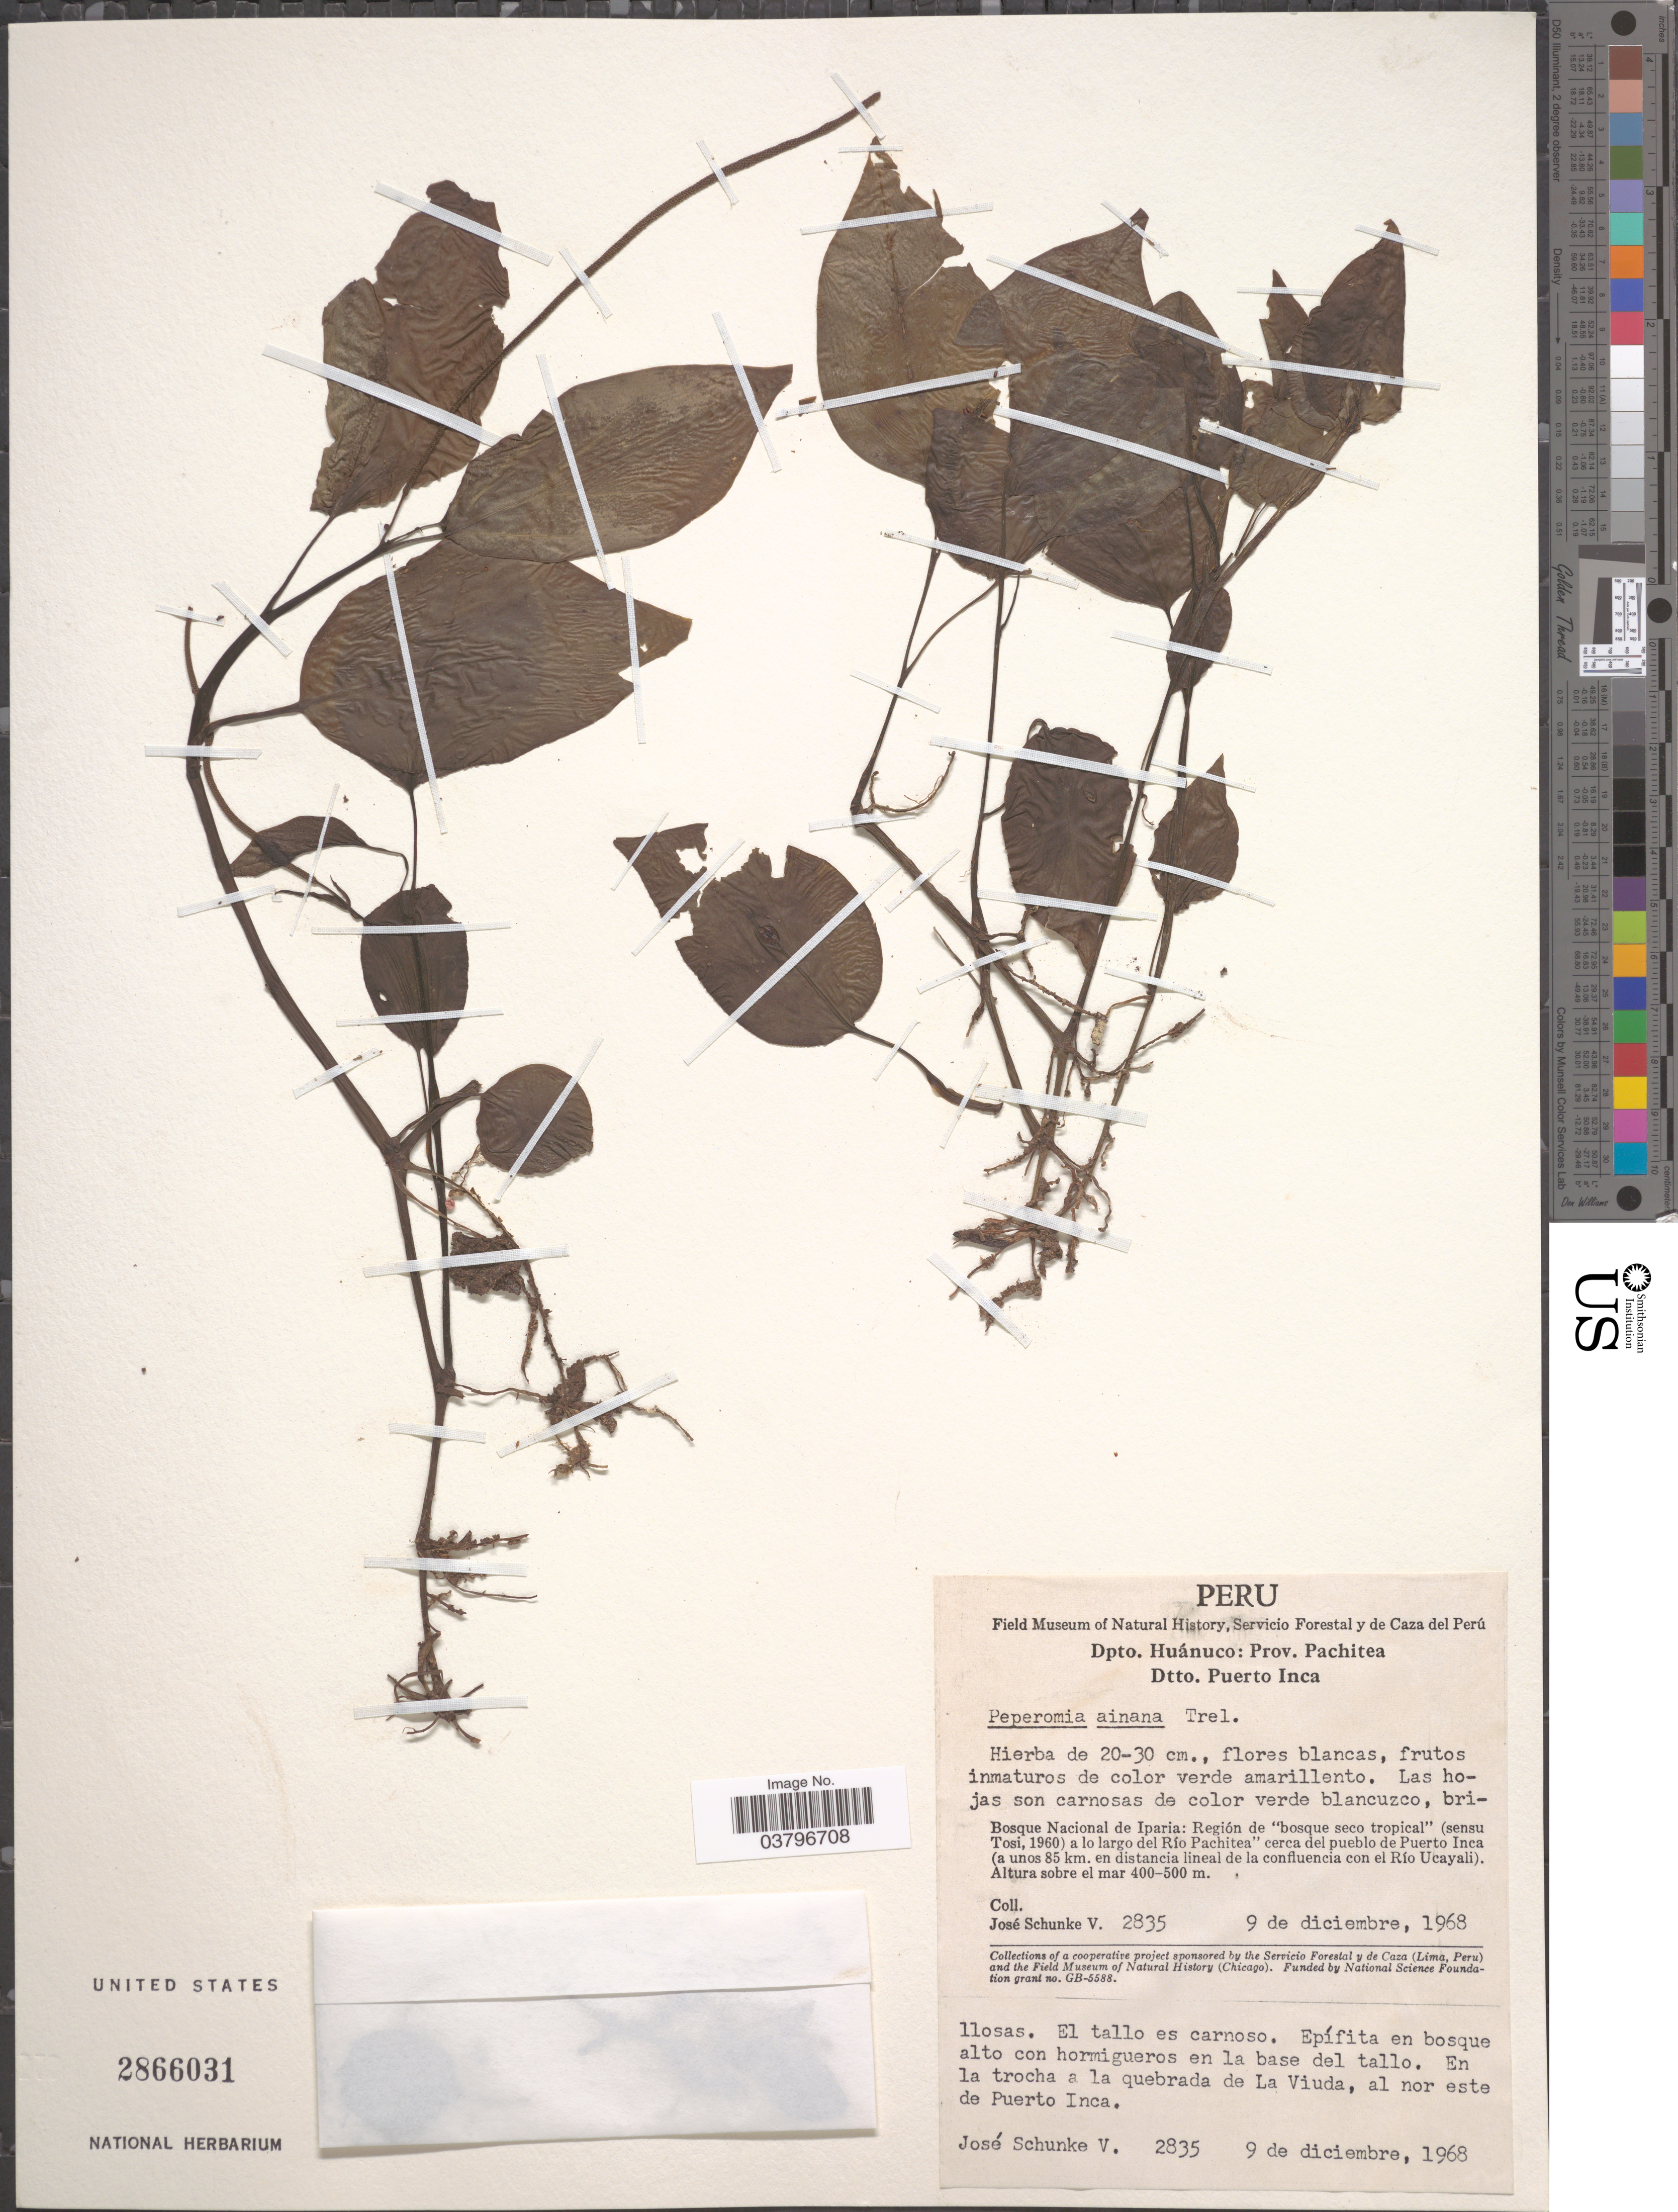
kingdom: Plantae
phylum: Tracheophyta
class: Magnoliopsida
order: Piperales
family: Piperaceae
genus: Peperomia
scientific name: Peperomia ainana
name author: Trel. in J.F. Macbr.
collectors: J. Schunke Vigo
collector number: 2835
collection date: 1968-12-09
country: Peru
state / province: Huánuco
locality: Dpto. Huánuco: Prov. Pachitea. Dtto. Puerto Inca. Bosque Nacional de Iparia: Región de "bosque seco tropical" a lo largo del Río Pachitea cerca del pueblo de Puerto Inca (a unos 85 km. en distancia lineal de la confluencia con el Río Ucayali). En la trocha a la quebrada de La Viuda, al nor este de Puerto Inca.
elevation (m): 400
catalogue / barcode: US 2866031